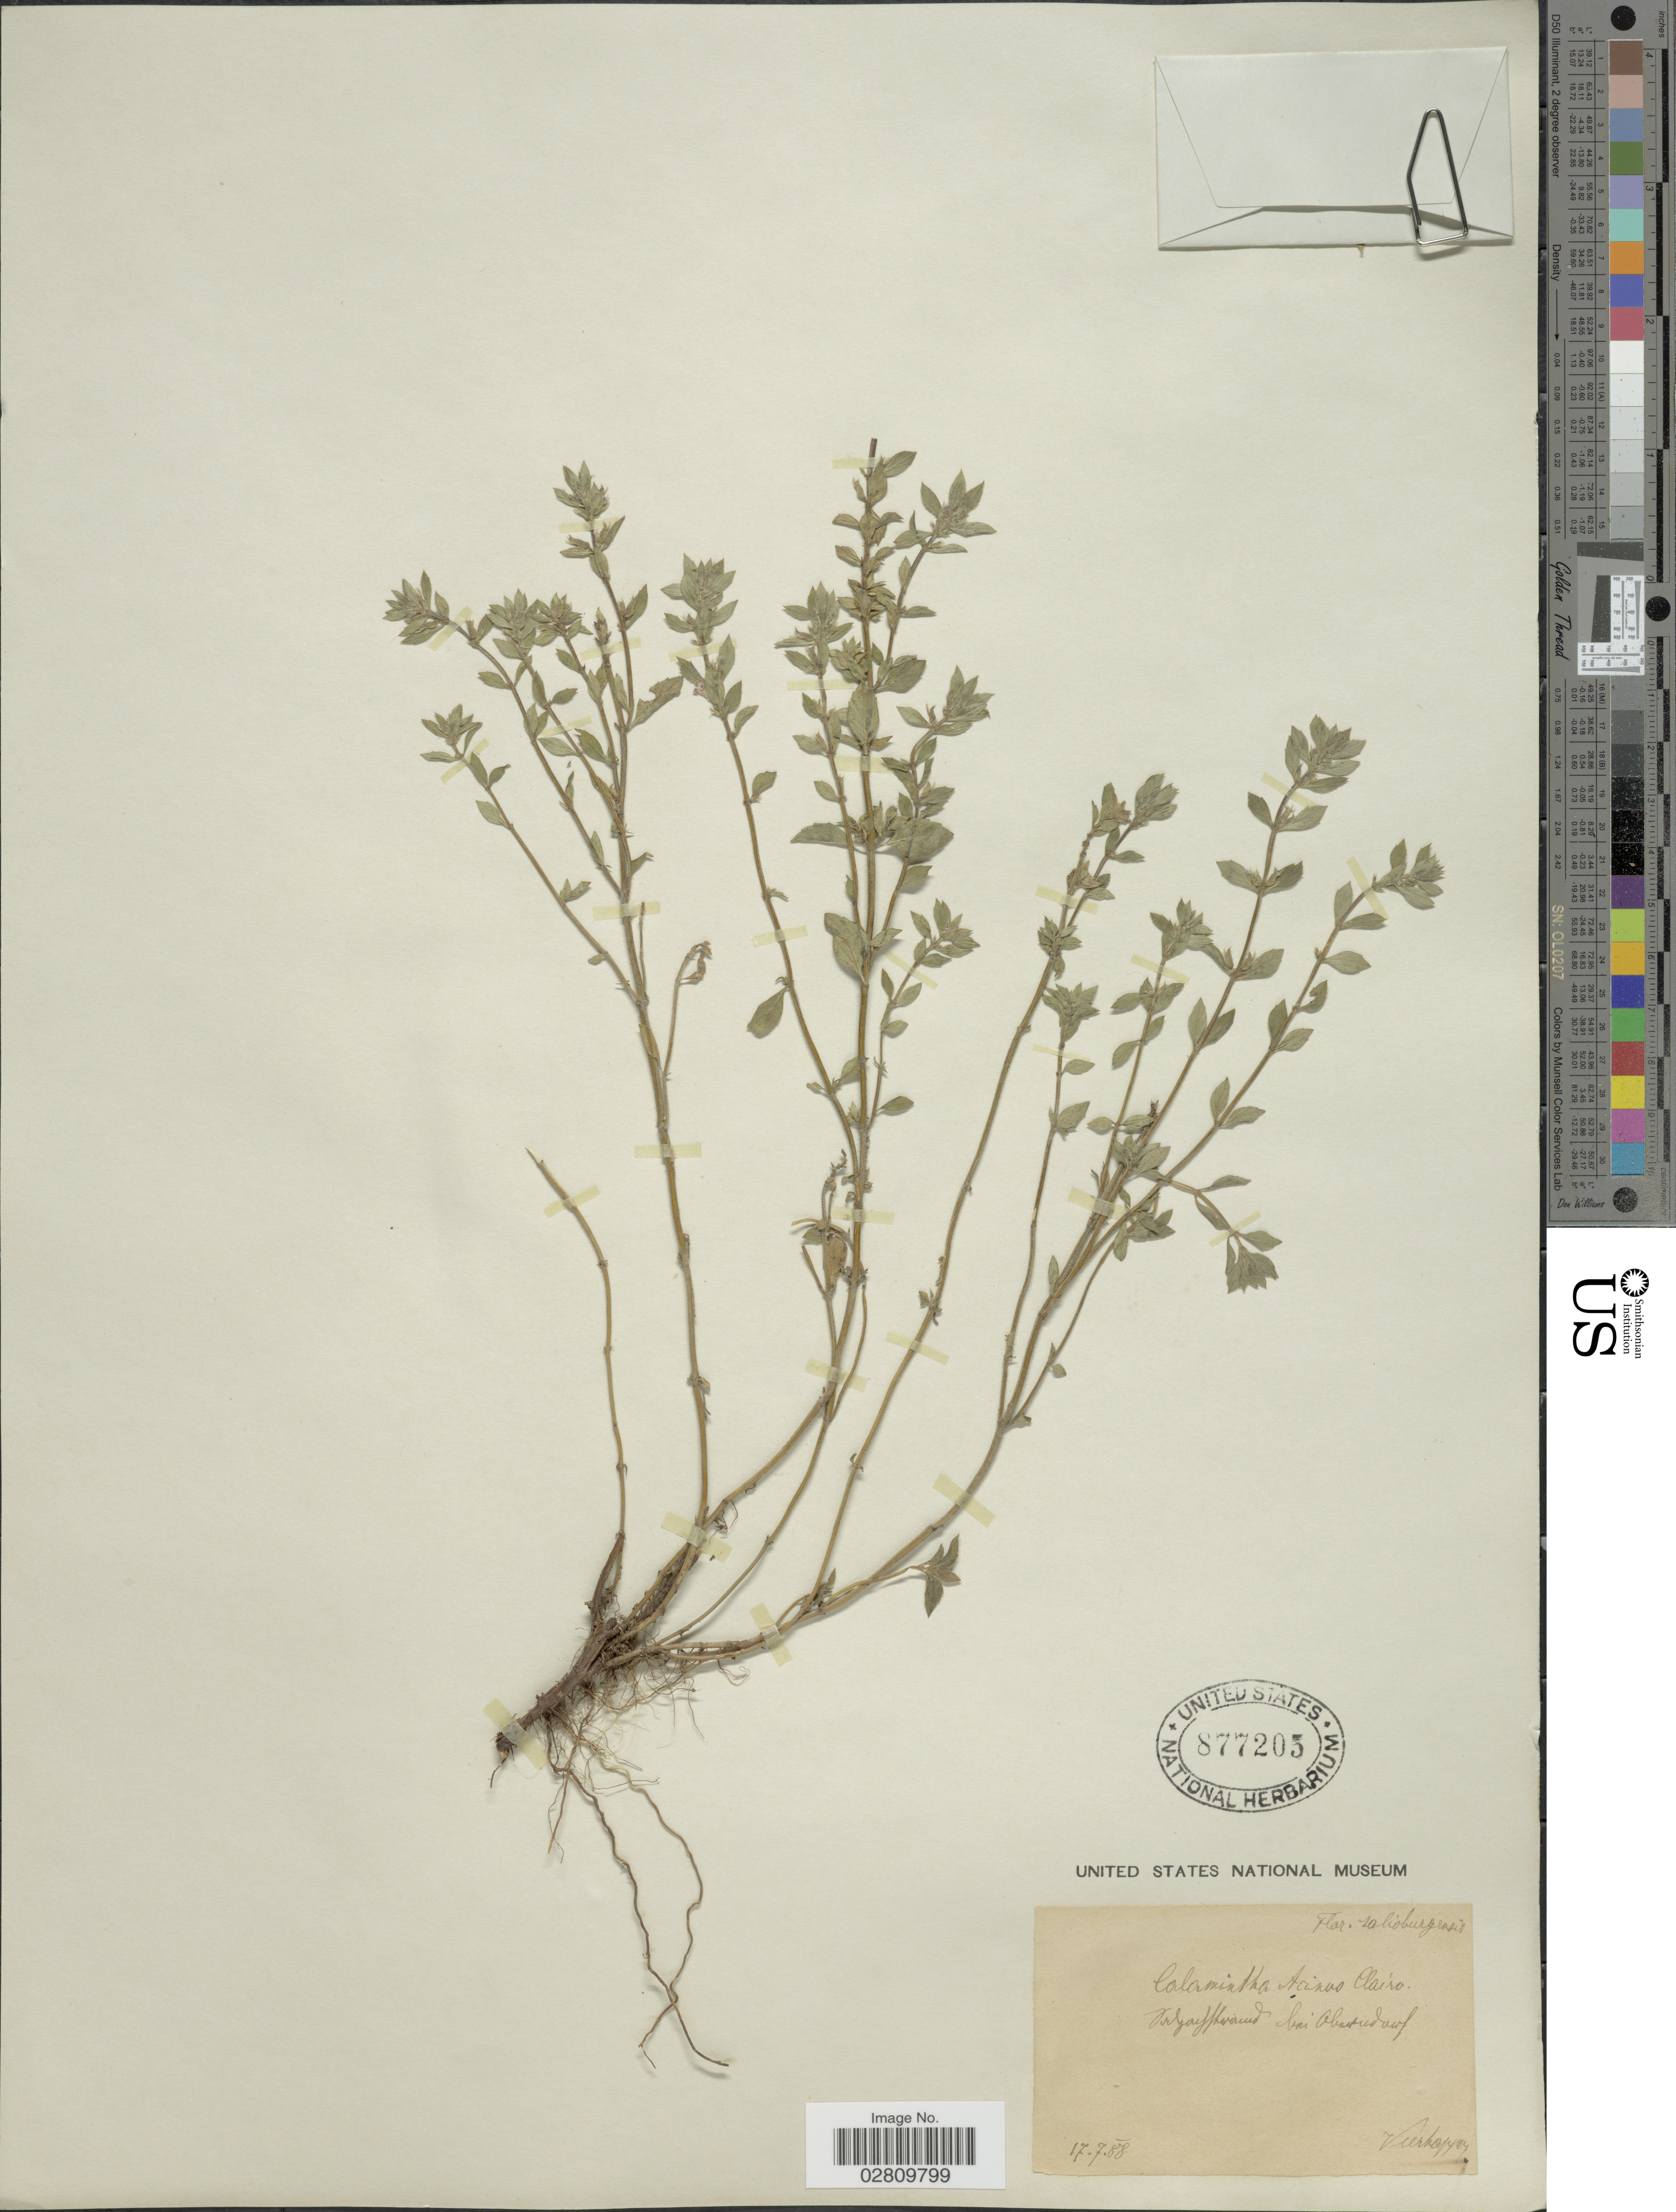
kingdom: Plantae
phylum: Tracheophyta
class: Magnoliopsida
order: Lamiales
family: Lamiaceae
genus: Acinos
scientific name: Acinos acinos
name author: (L.) Huth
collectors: Vierhapper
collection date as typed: Transcribed d/m/y: 17/7/88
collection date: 1888-07-17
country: Austria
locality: Salisburgensis, Salzachstrand bei Oberndorf.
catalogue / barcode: US 877205